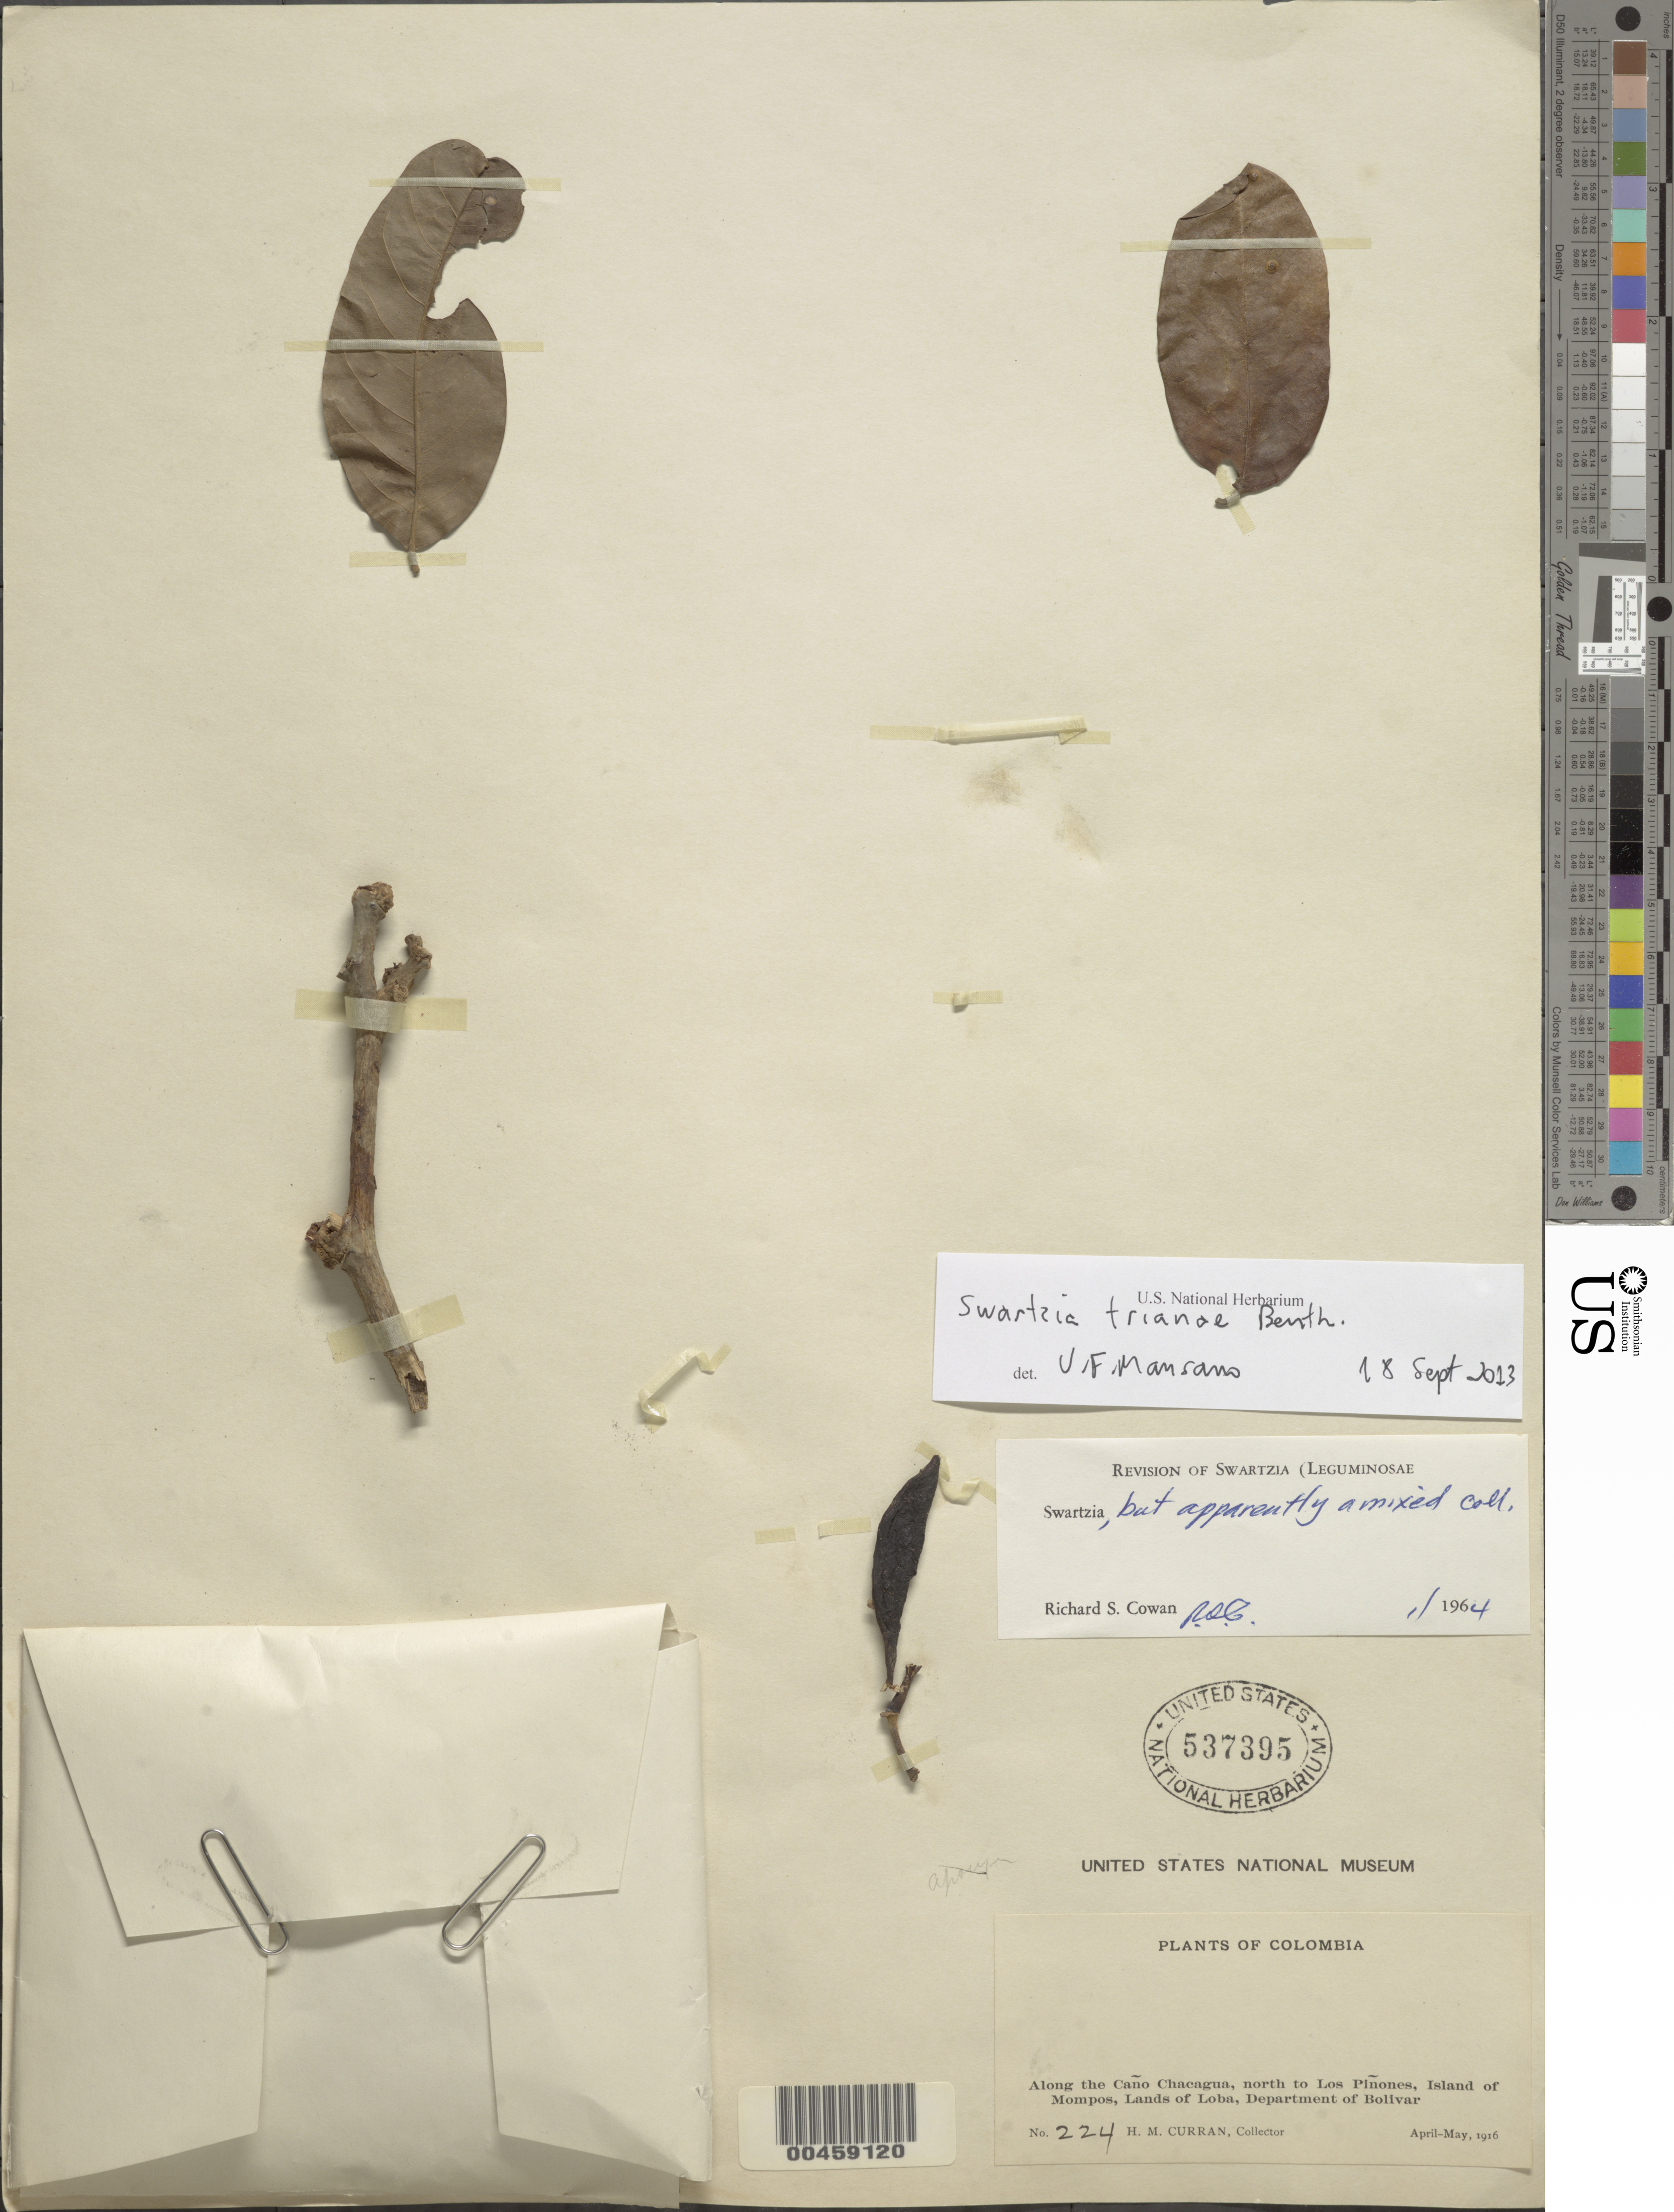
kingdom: Plantae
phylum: Tracheophyta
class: Magnoliopsida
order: Fabales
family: Fabaceae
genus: Swartzia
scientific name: Swartzia trianae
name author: Benth. in Mart.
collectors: H. M. Curran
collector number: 224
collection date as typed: Apr 1916 to -- May 1916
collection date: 1916-04/1916-05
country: Colombia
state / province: Bolívar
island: Mompos Island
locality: Caño Chacagua, N of Los Pinones, Lands of Loba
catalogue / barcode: US 537395